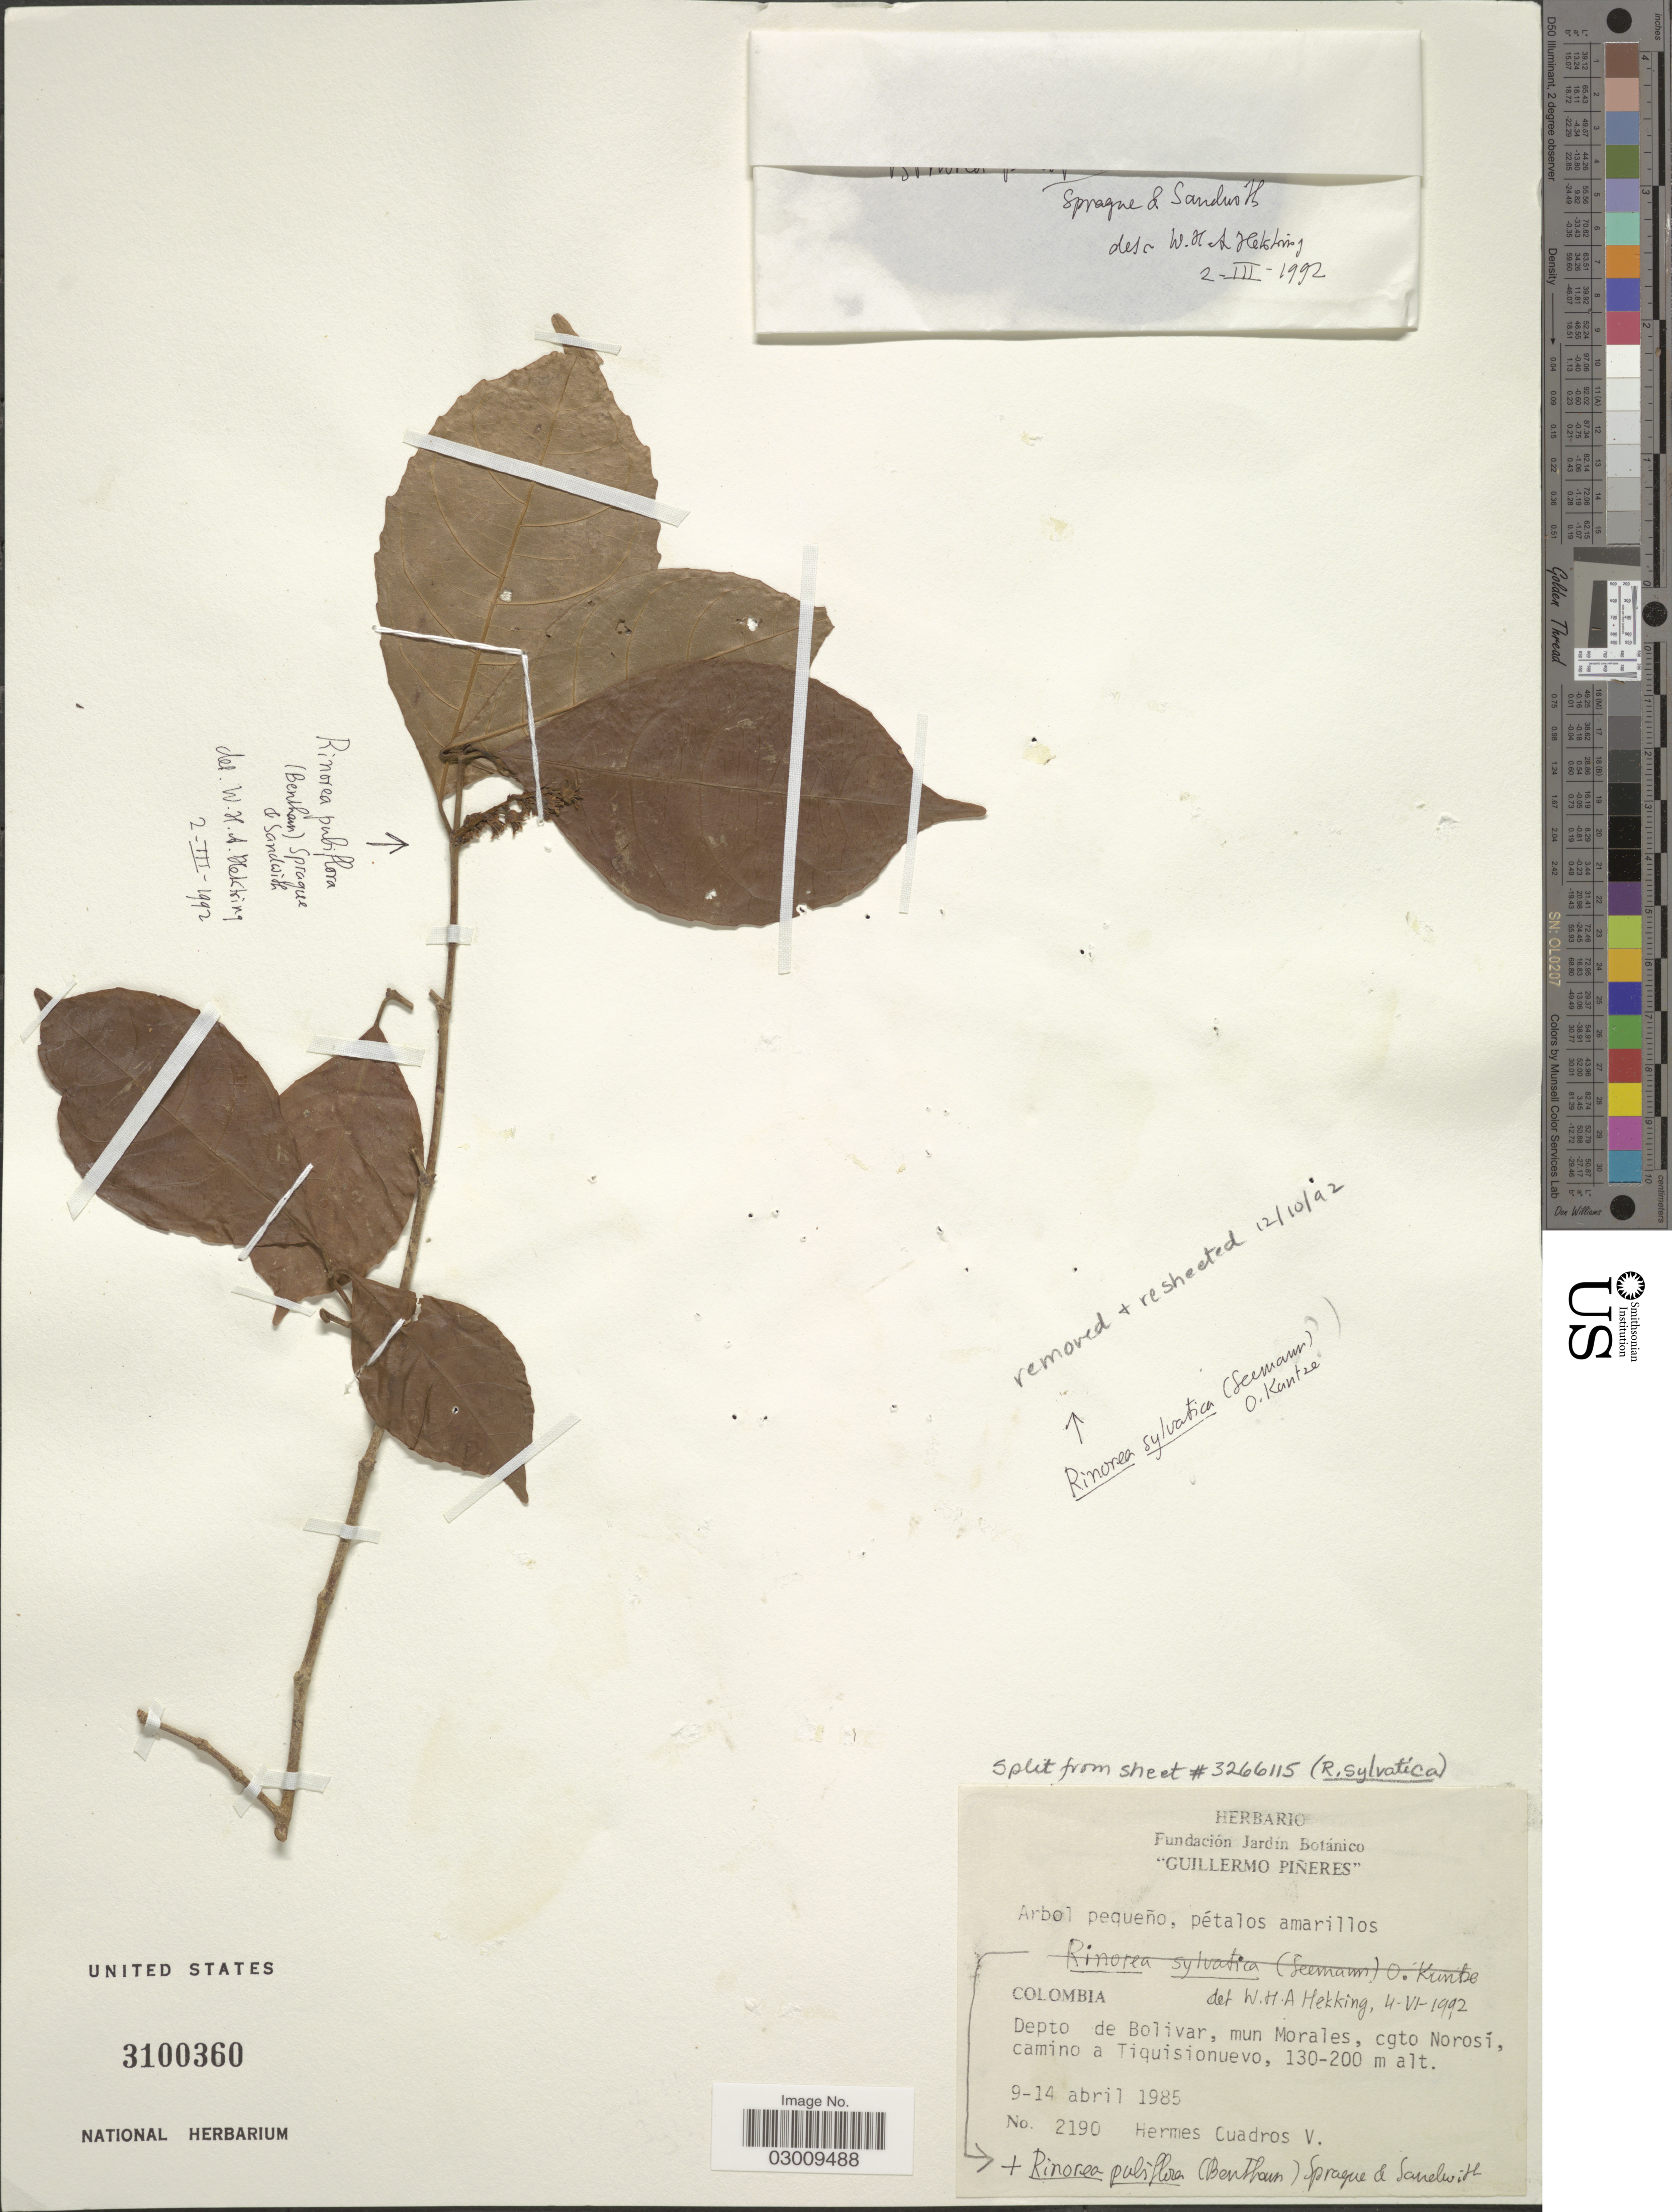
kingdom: Plantae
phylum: Tracheophyta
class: Magnoliopsida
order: Malpighiales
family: Violaceae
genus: Rinorea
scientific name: Rinorea pubiflora var. pubiflora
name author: (Benth.) Sprague & Sandwith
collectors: H. Cuadros V.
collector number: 2190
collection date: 1985-04-09/1985-04-14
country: Colombia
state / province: Bolívar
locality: Depto de Bolivar, mun Morales, cgto Norosí, camino a Tiquisionuevo.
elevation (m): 130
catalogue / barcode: US 3100360